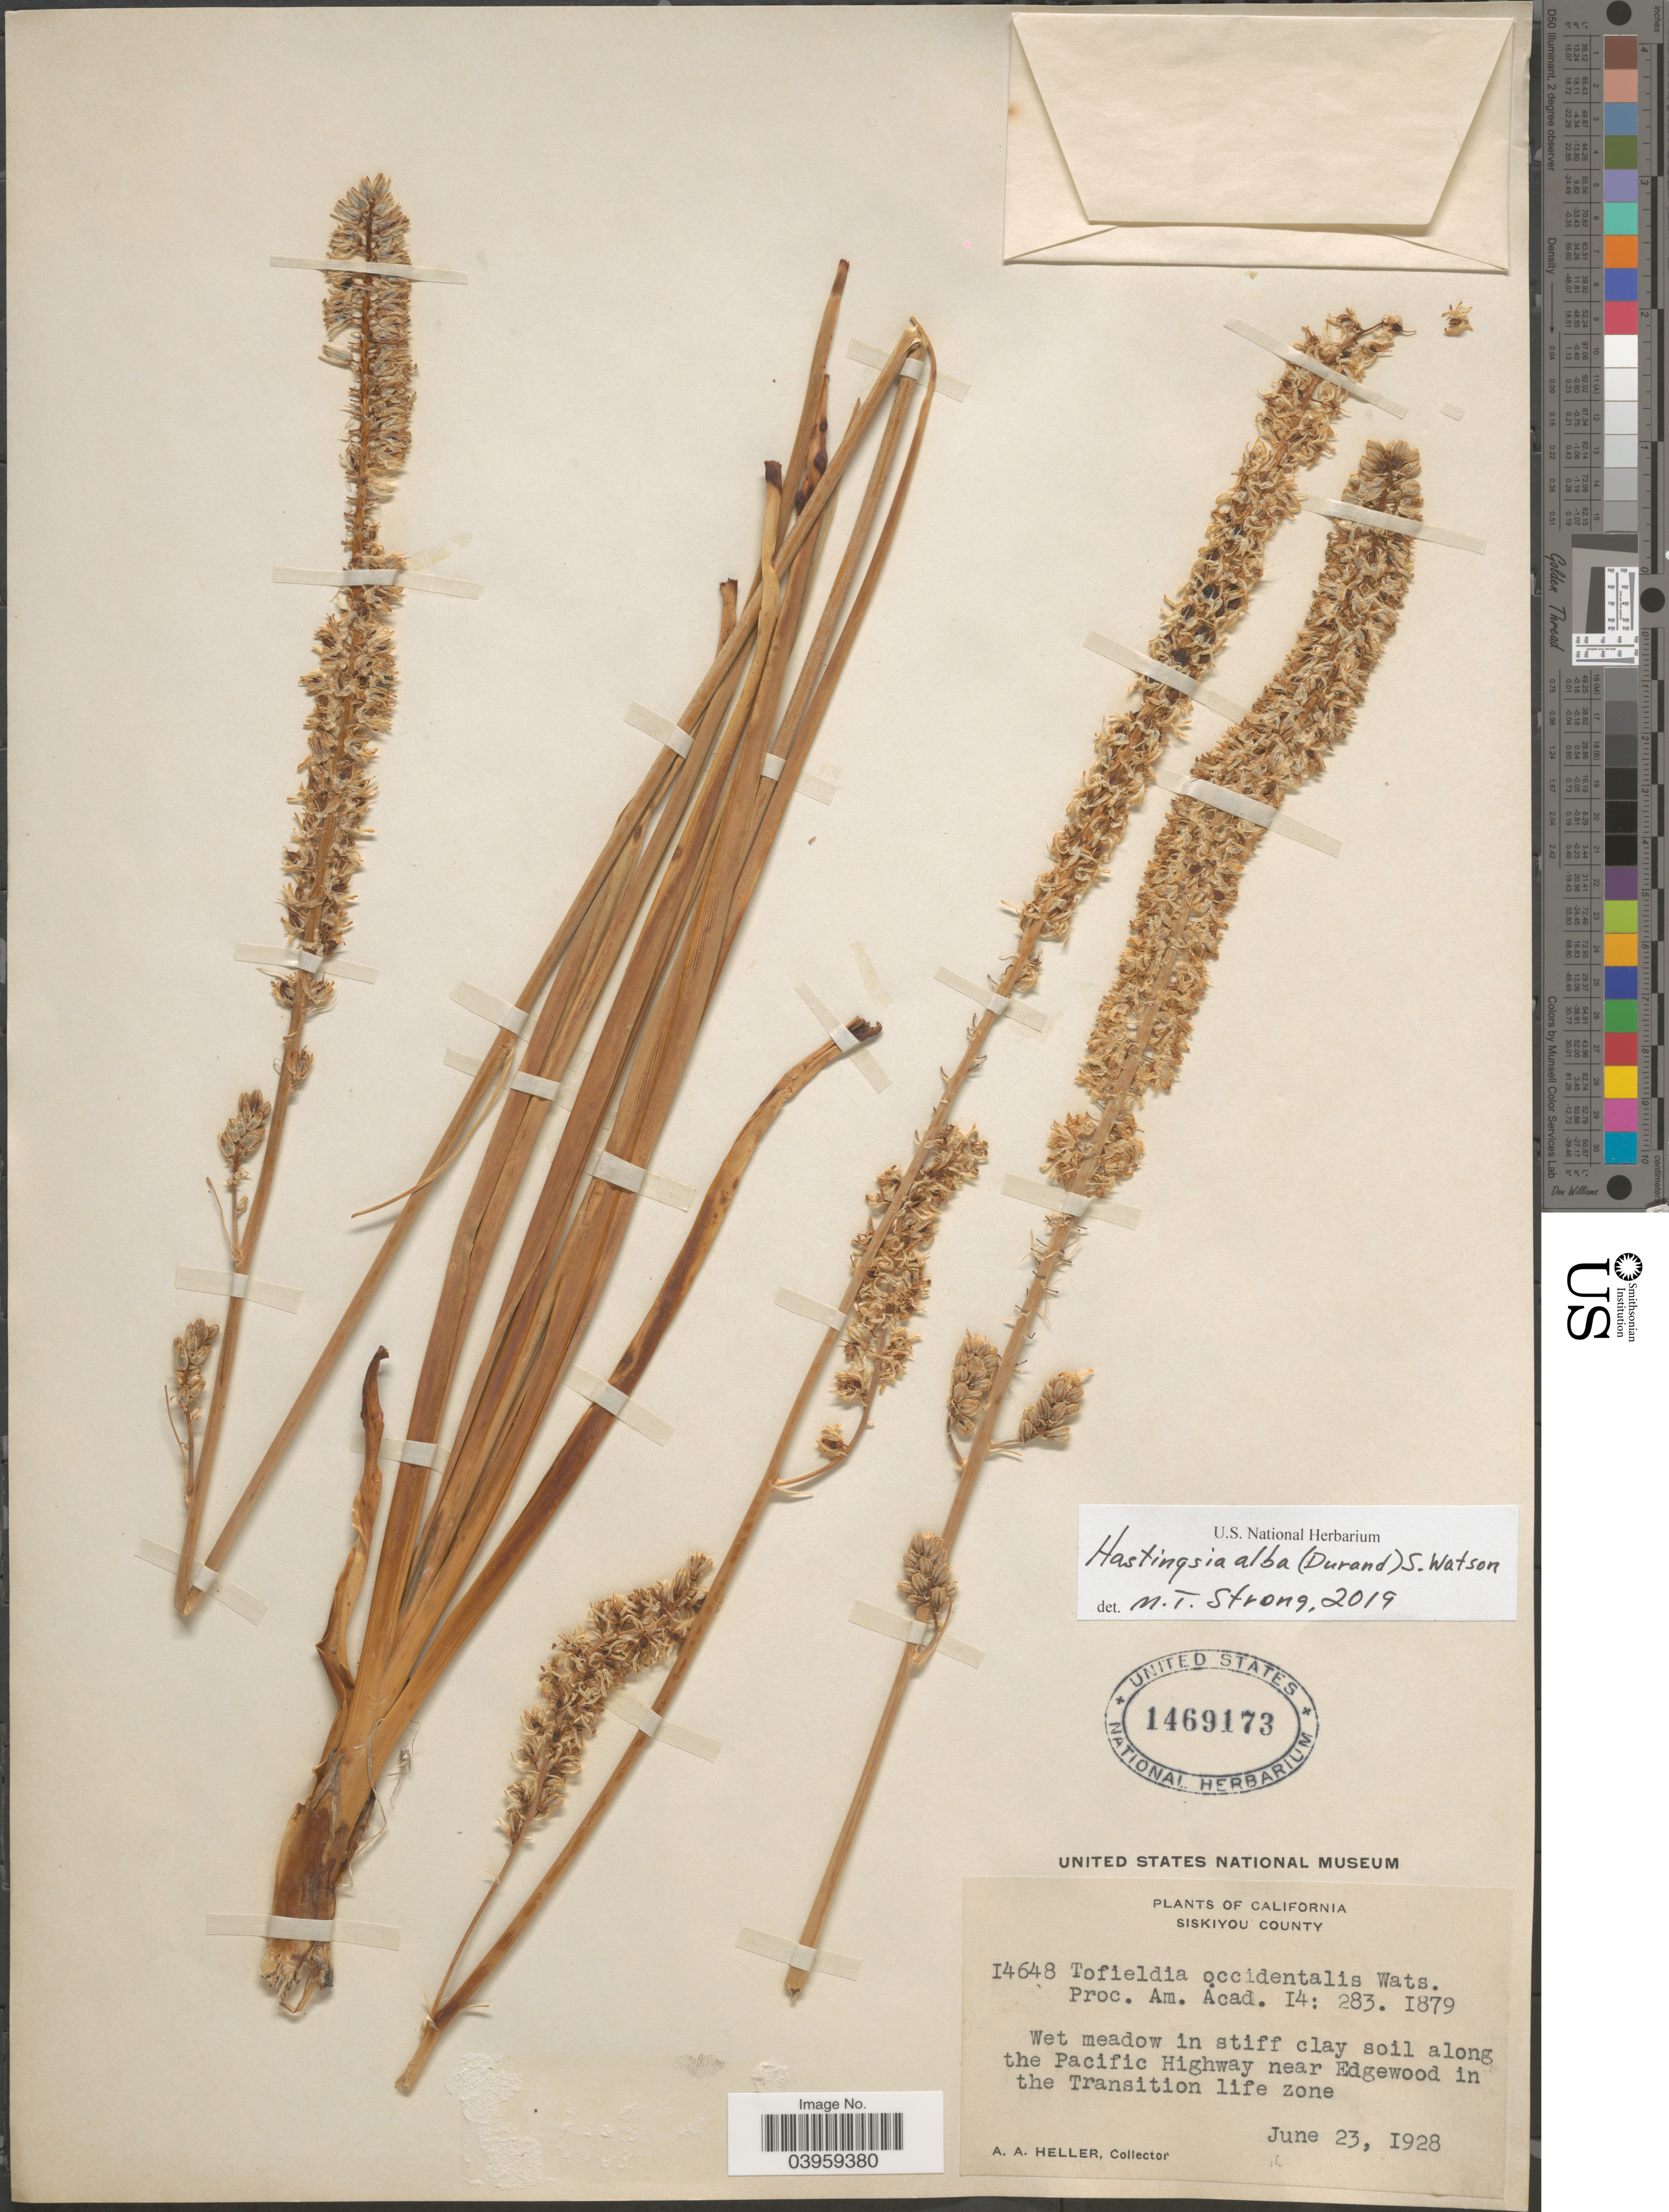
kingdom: Plantae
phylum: Tracheophyta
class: Liliopsida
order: Asparagales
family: Asparagaceae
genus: Hastingsia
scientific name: Hastingsia alba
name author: (Durand) S. Watson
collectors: A. A. Heller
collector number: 14648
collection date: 1928-06-23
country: United States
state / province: California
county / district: Siskiyou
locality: Siskiyou County. Along the Pacific Highway near Edgewood in the Transition life zone.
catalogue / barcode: US 1469173